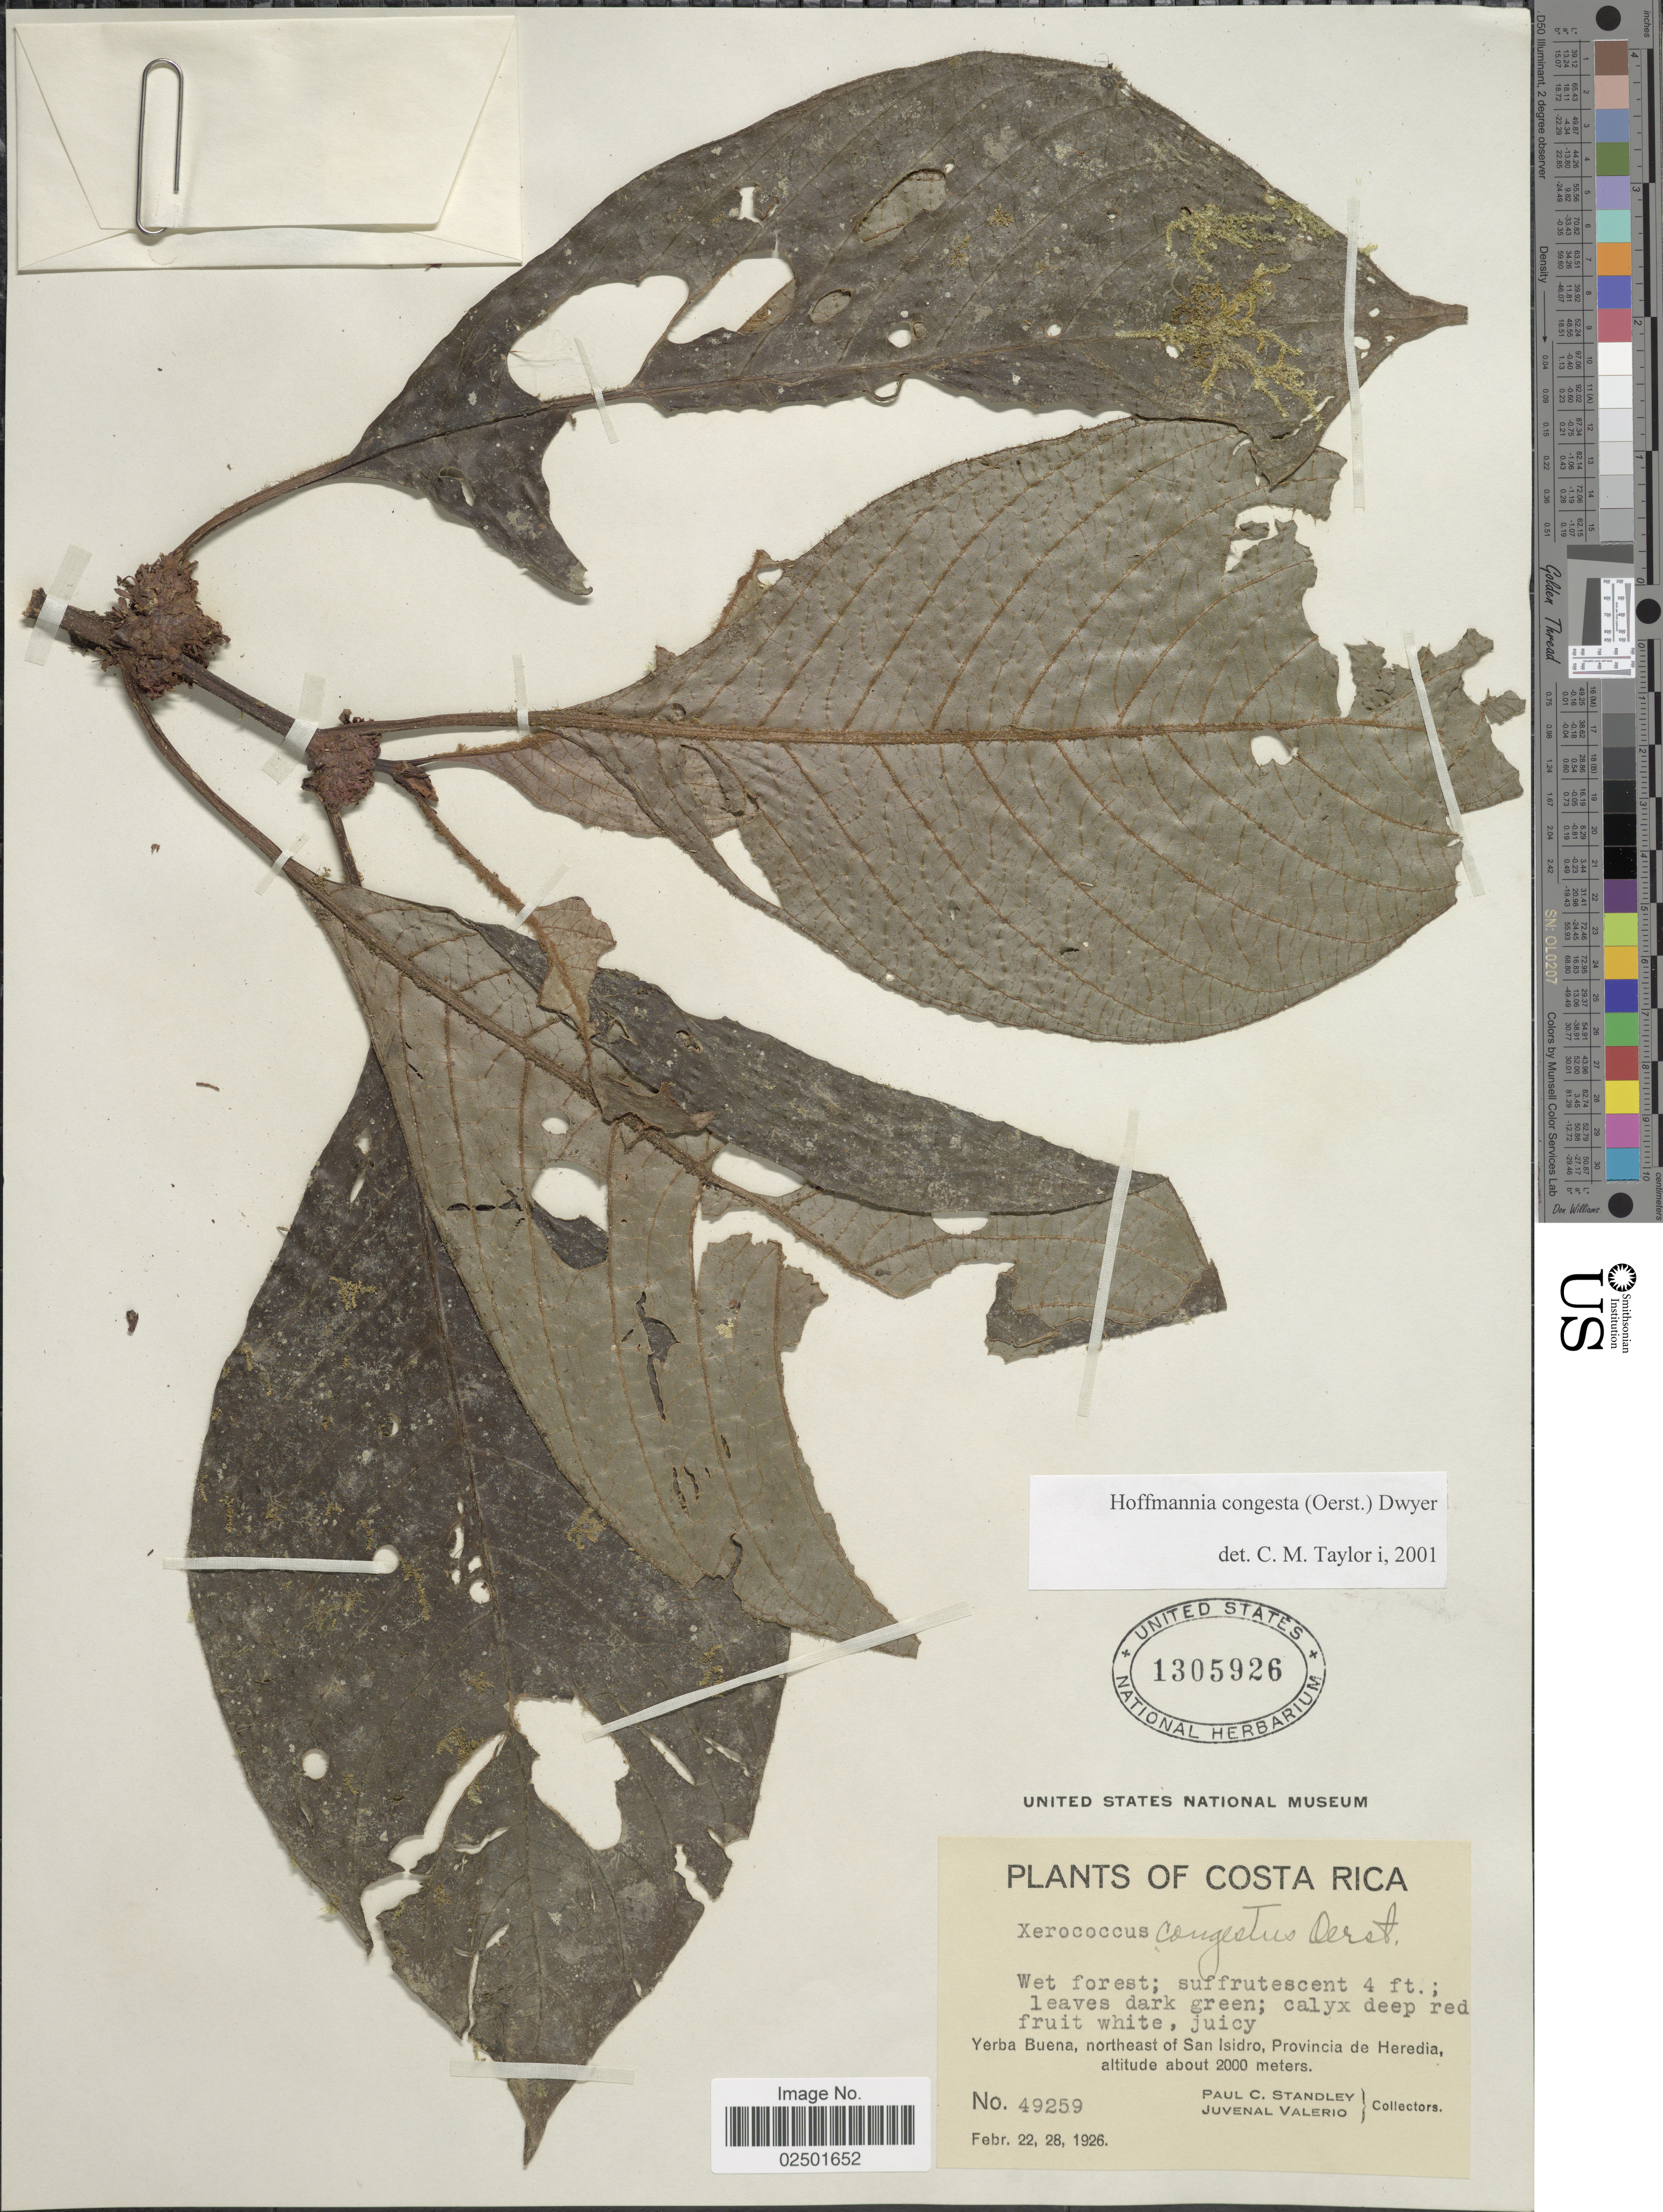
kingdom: Plantae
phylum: Tracheophyta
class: Magnoliopsida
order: Gentianales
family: Rubiaceae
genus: Hoffmannia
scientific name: Hoffmannia congesta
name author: (Oerst.) Dwyer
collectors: P. C. Standley & J. Valerio R.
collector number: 49259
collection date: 1926-02-22/1926-02-28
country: Costa Rica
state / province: Heredia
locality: northeast of San Isidro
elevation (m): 2000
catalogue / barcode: US 1305926